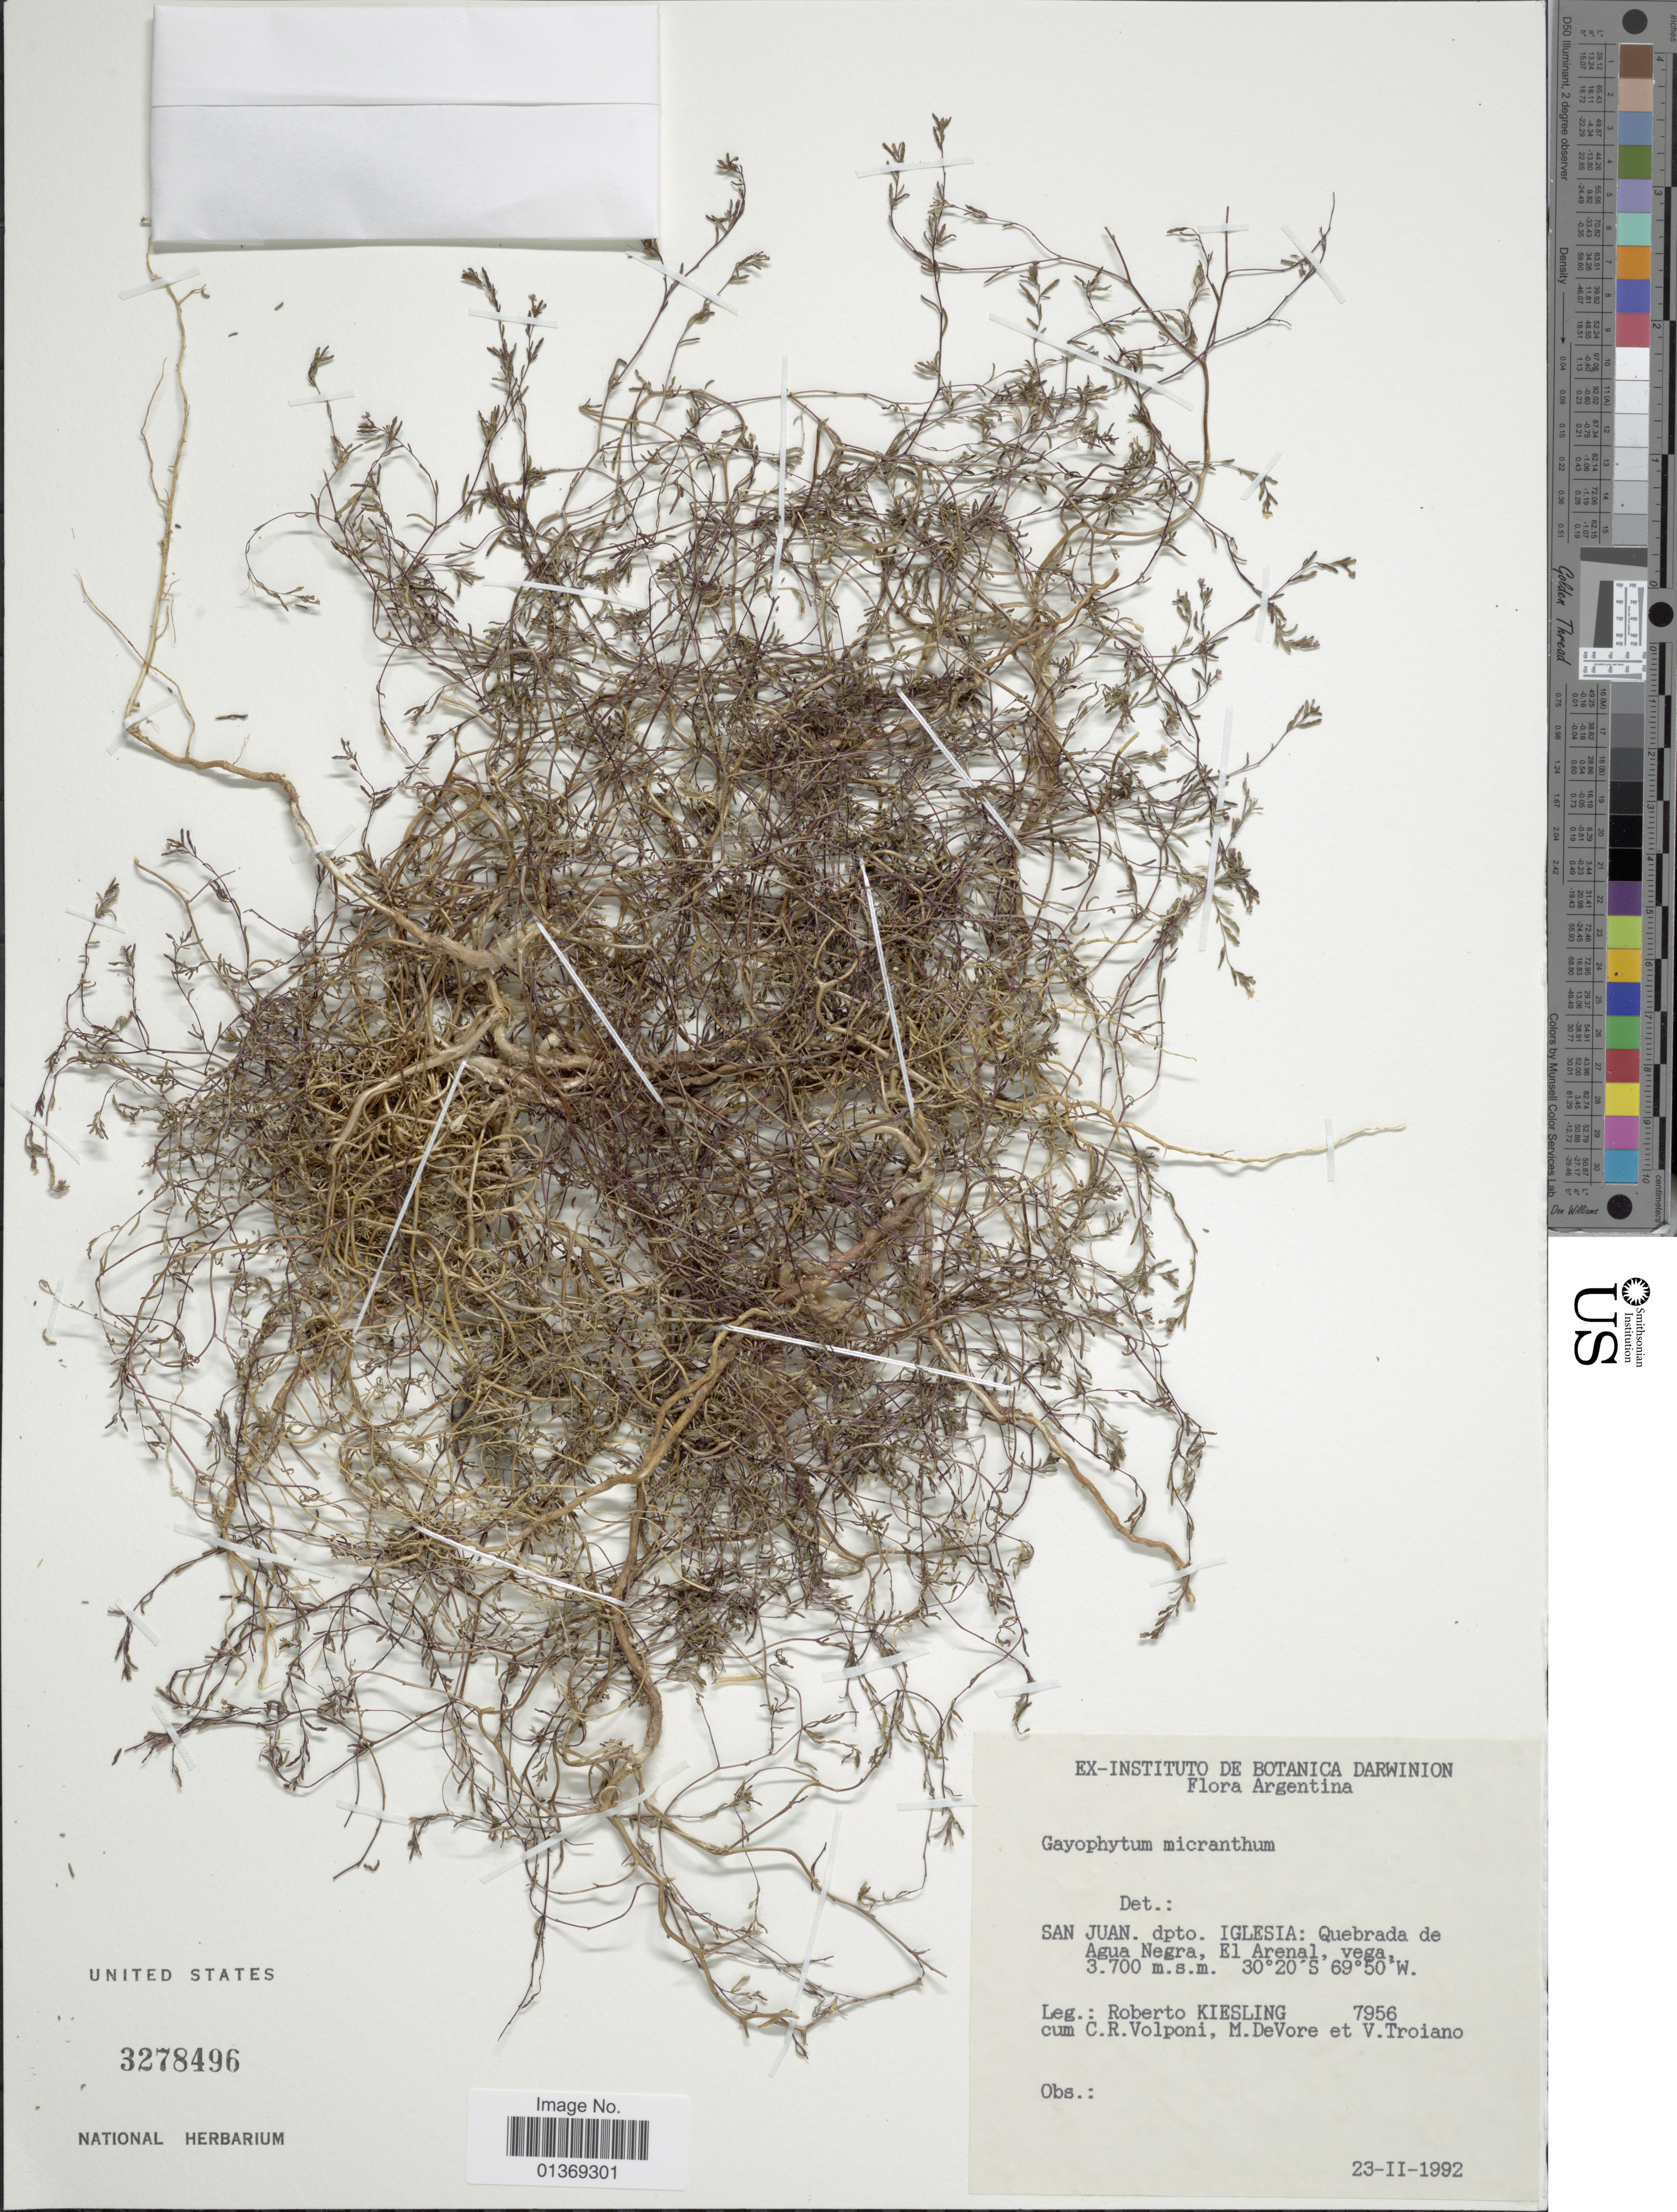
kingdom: Plantae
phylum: Tracheophyta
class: Magnoliopsida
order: Myrtales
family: Onagraceae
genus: Gayophytum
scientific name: Gayophytum micranthum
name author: Hook. & Arn.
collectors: R. Kiesling, C. Volponi, M. DeVore & V. Troiano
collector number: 7956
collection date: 1992-02-23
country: Argentina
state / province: San Juan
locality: Dpto. Iglesia: Quebrada de Agua Negra, El Arenal, vega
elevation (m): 3700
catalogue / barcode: US 3278496